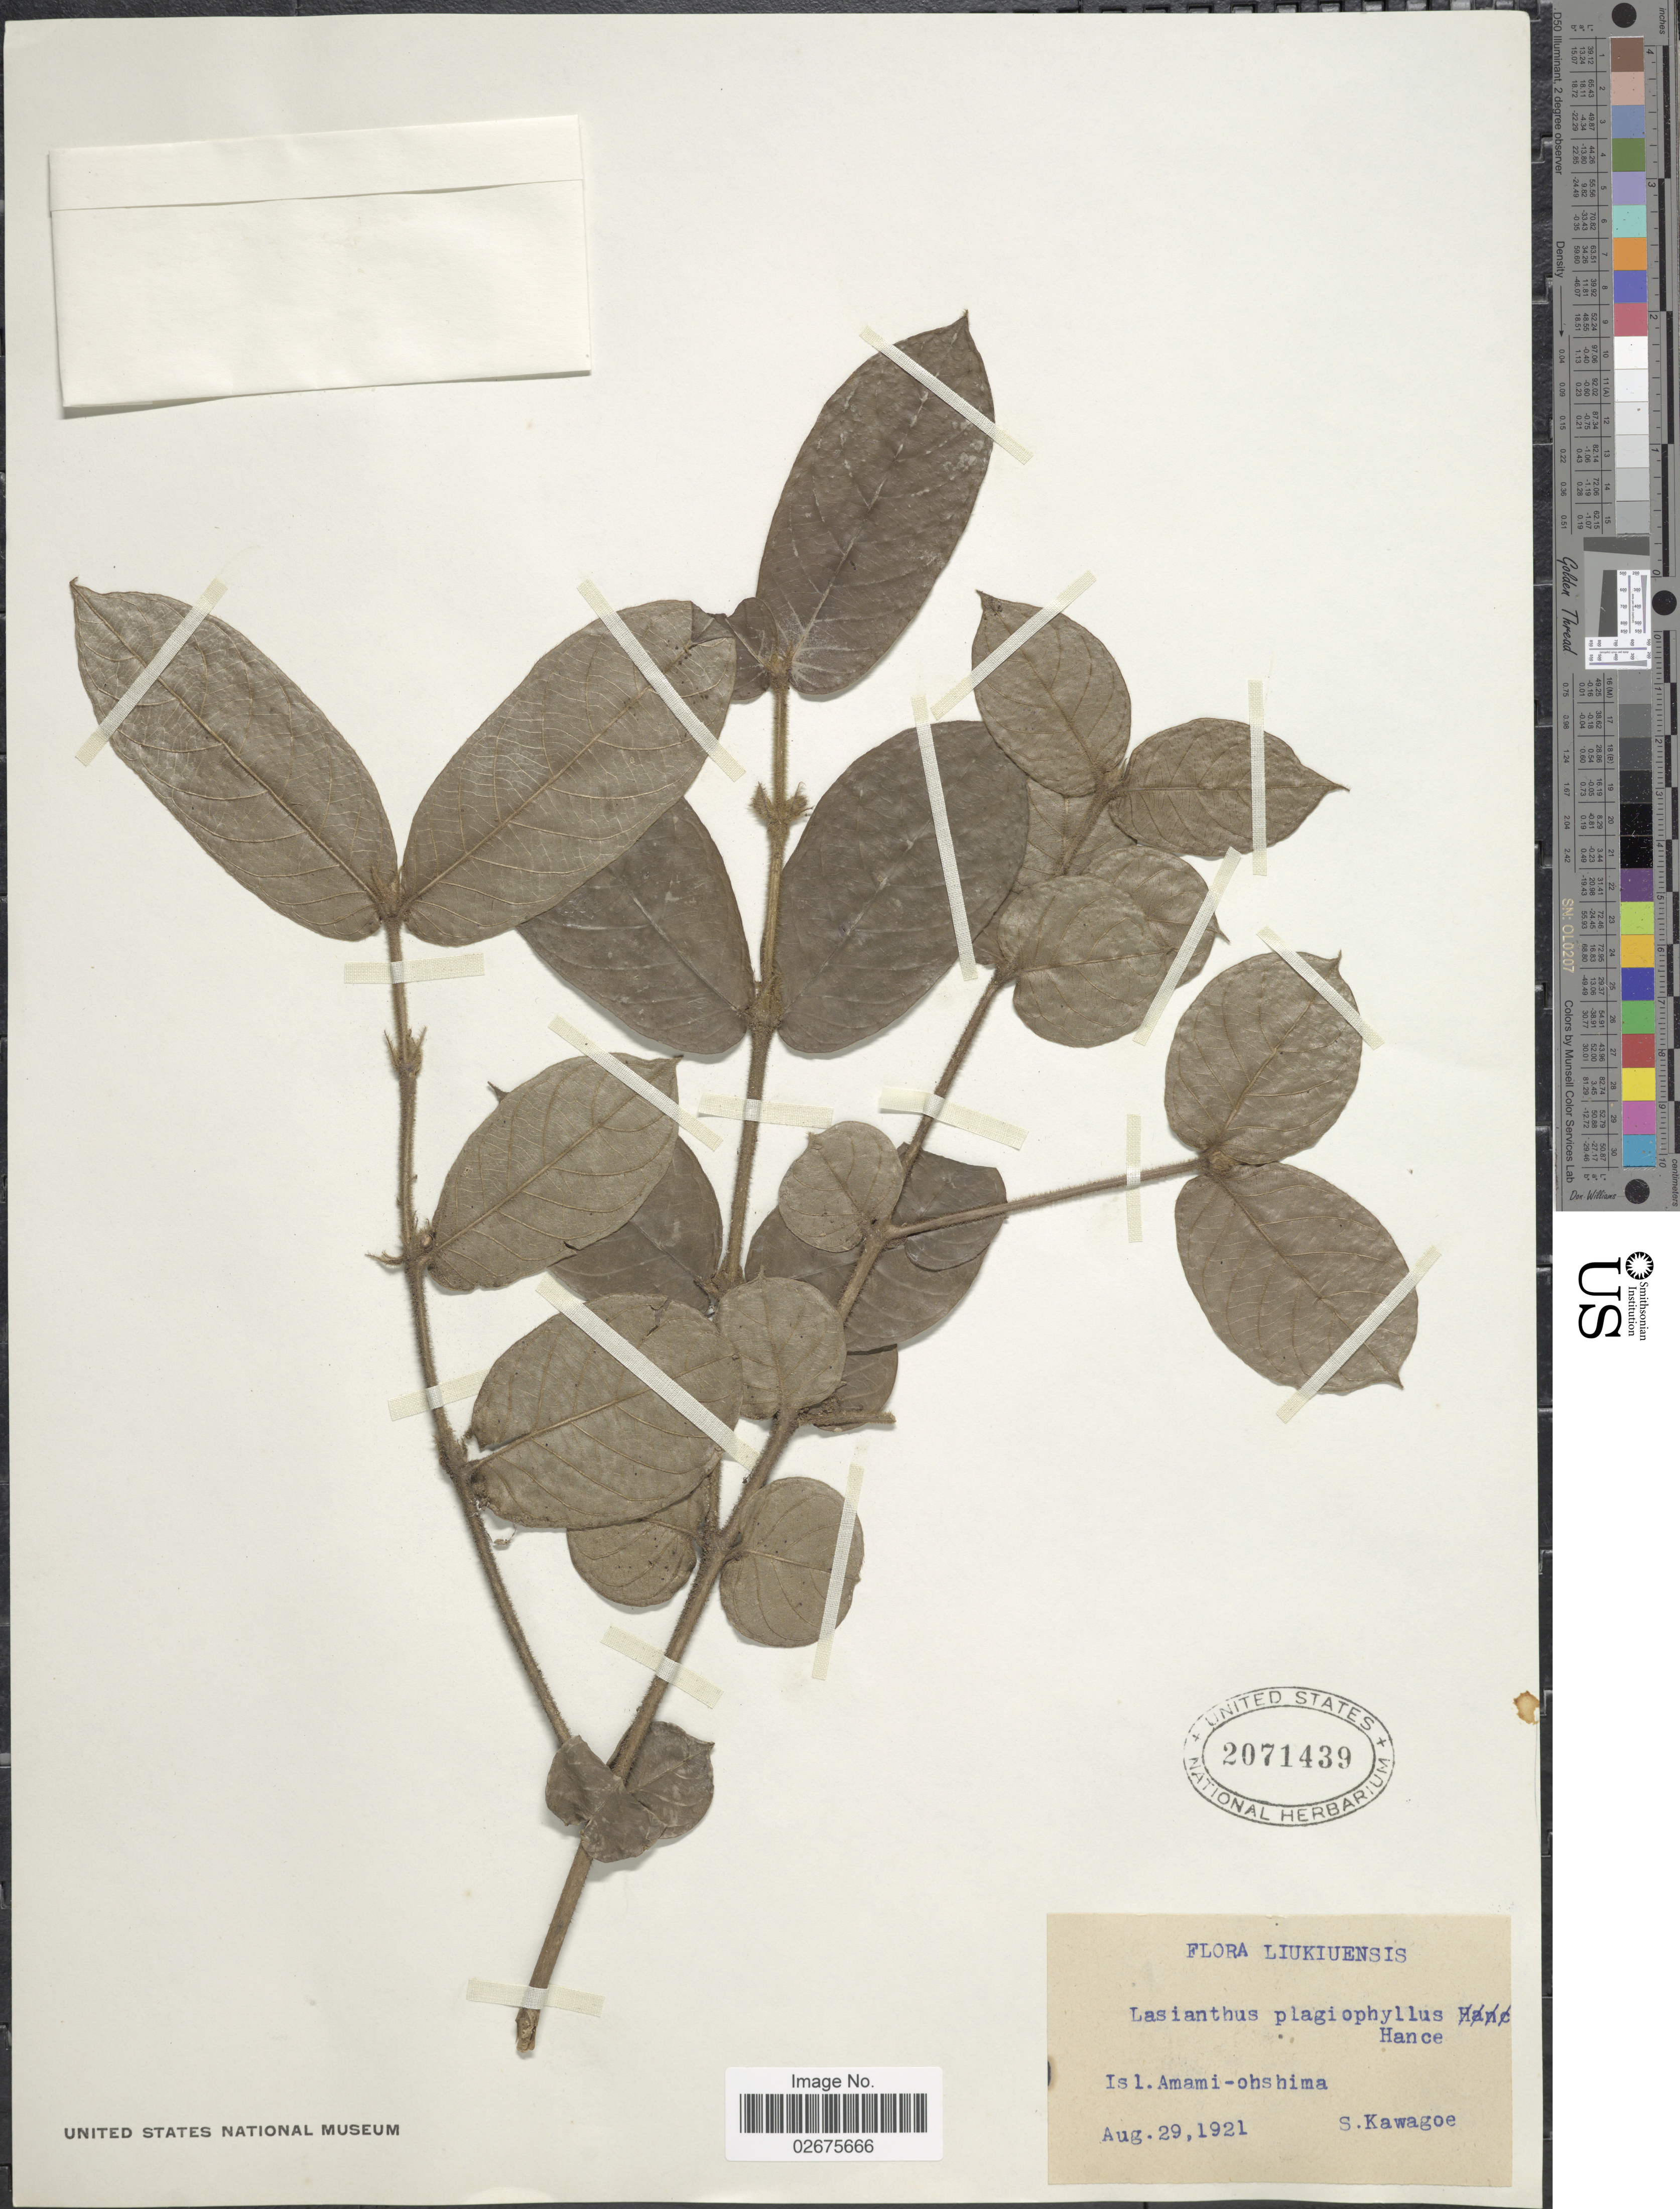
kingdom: Plantae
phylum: Tracheophyta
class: Magnoliopsida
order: Gentianales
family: Rubiaceae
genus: Lasianthus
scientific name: Lasianthus attenuatus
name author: Jack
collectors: S. Kawagoe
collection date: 1921-08-29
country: Japan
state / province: Okinawa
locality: Liukiuenses, Isl. Amami-ohshima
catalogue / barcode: US 2071439